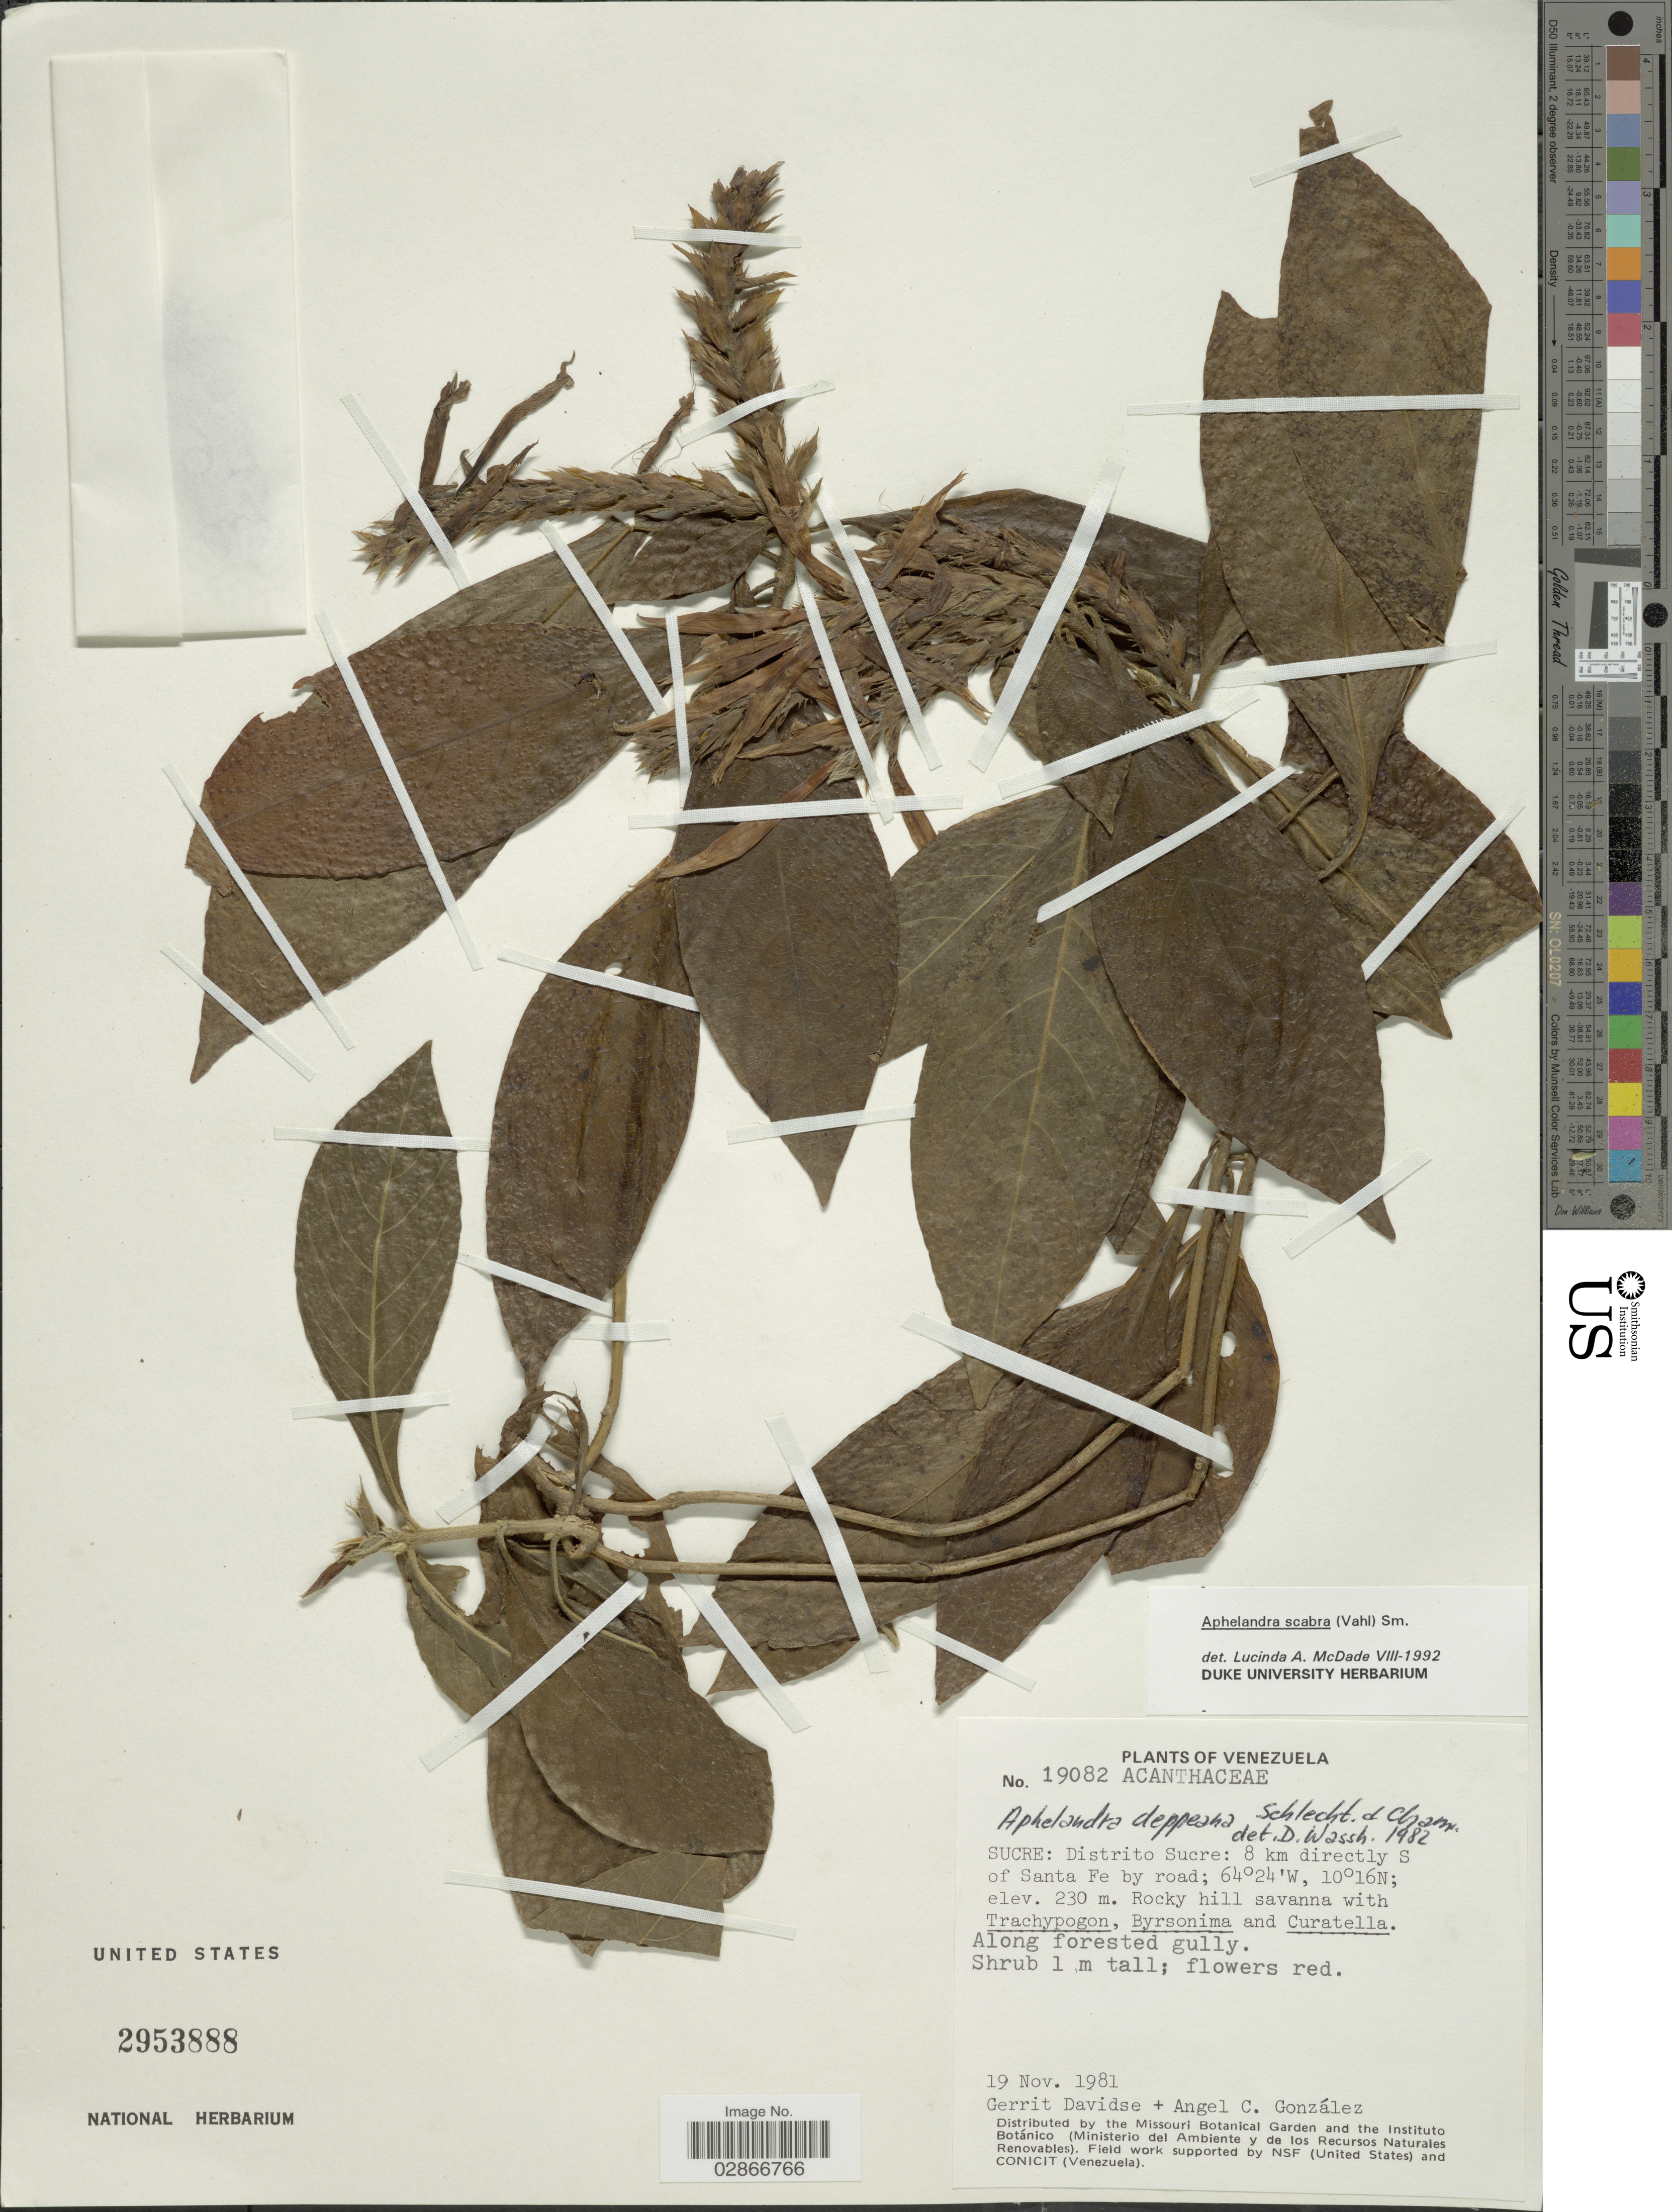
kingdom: Plantae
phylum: Tracheophyta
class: Magnoliopsida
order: Lamiales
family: Acanthaceae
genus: Aphelandra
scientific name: Aphelandra deppeana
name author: Schltdl. & Cham.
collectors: G. Davidse & A. C. González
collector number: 19082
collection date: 1981-11-19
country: Colombia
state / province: Sucre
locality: Distrito Sucre: 8 km directly S of Santa Fe by road.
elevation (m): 230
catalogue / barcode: US 2953888